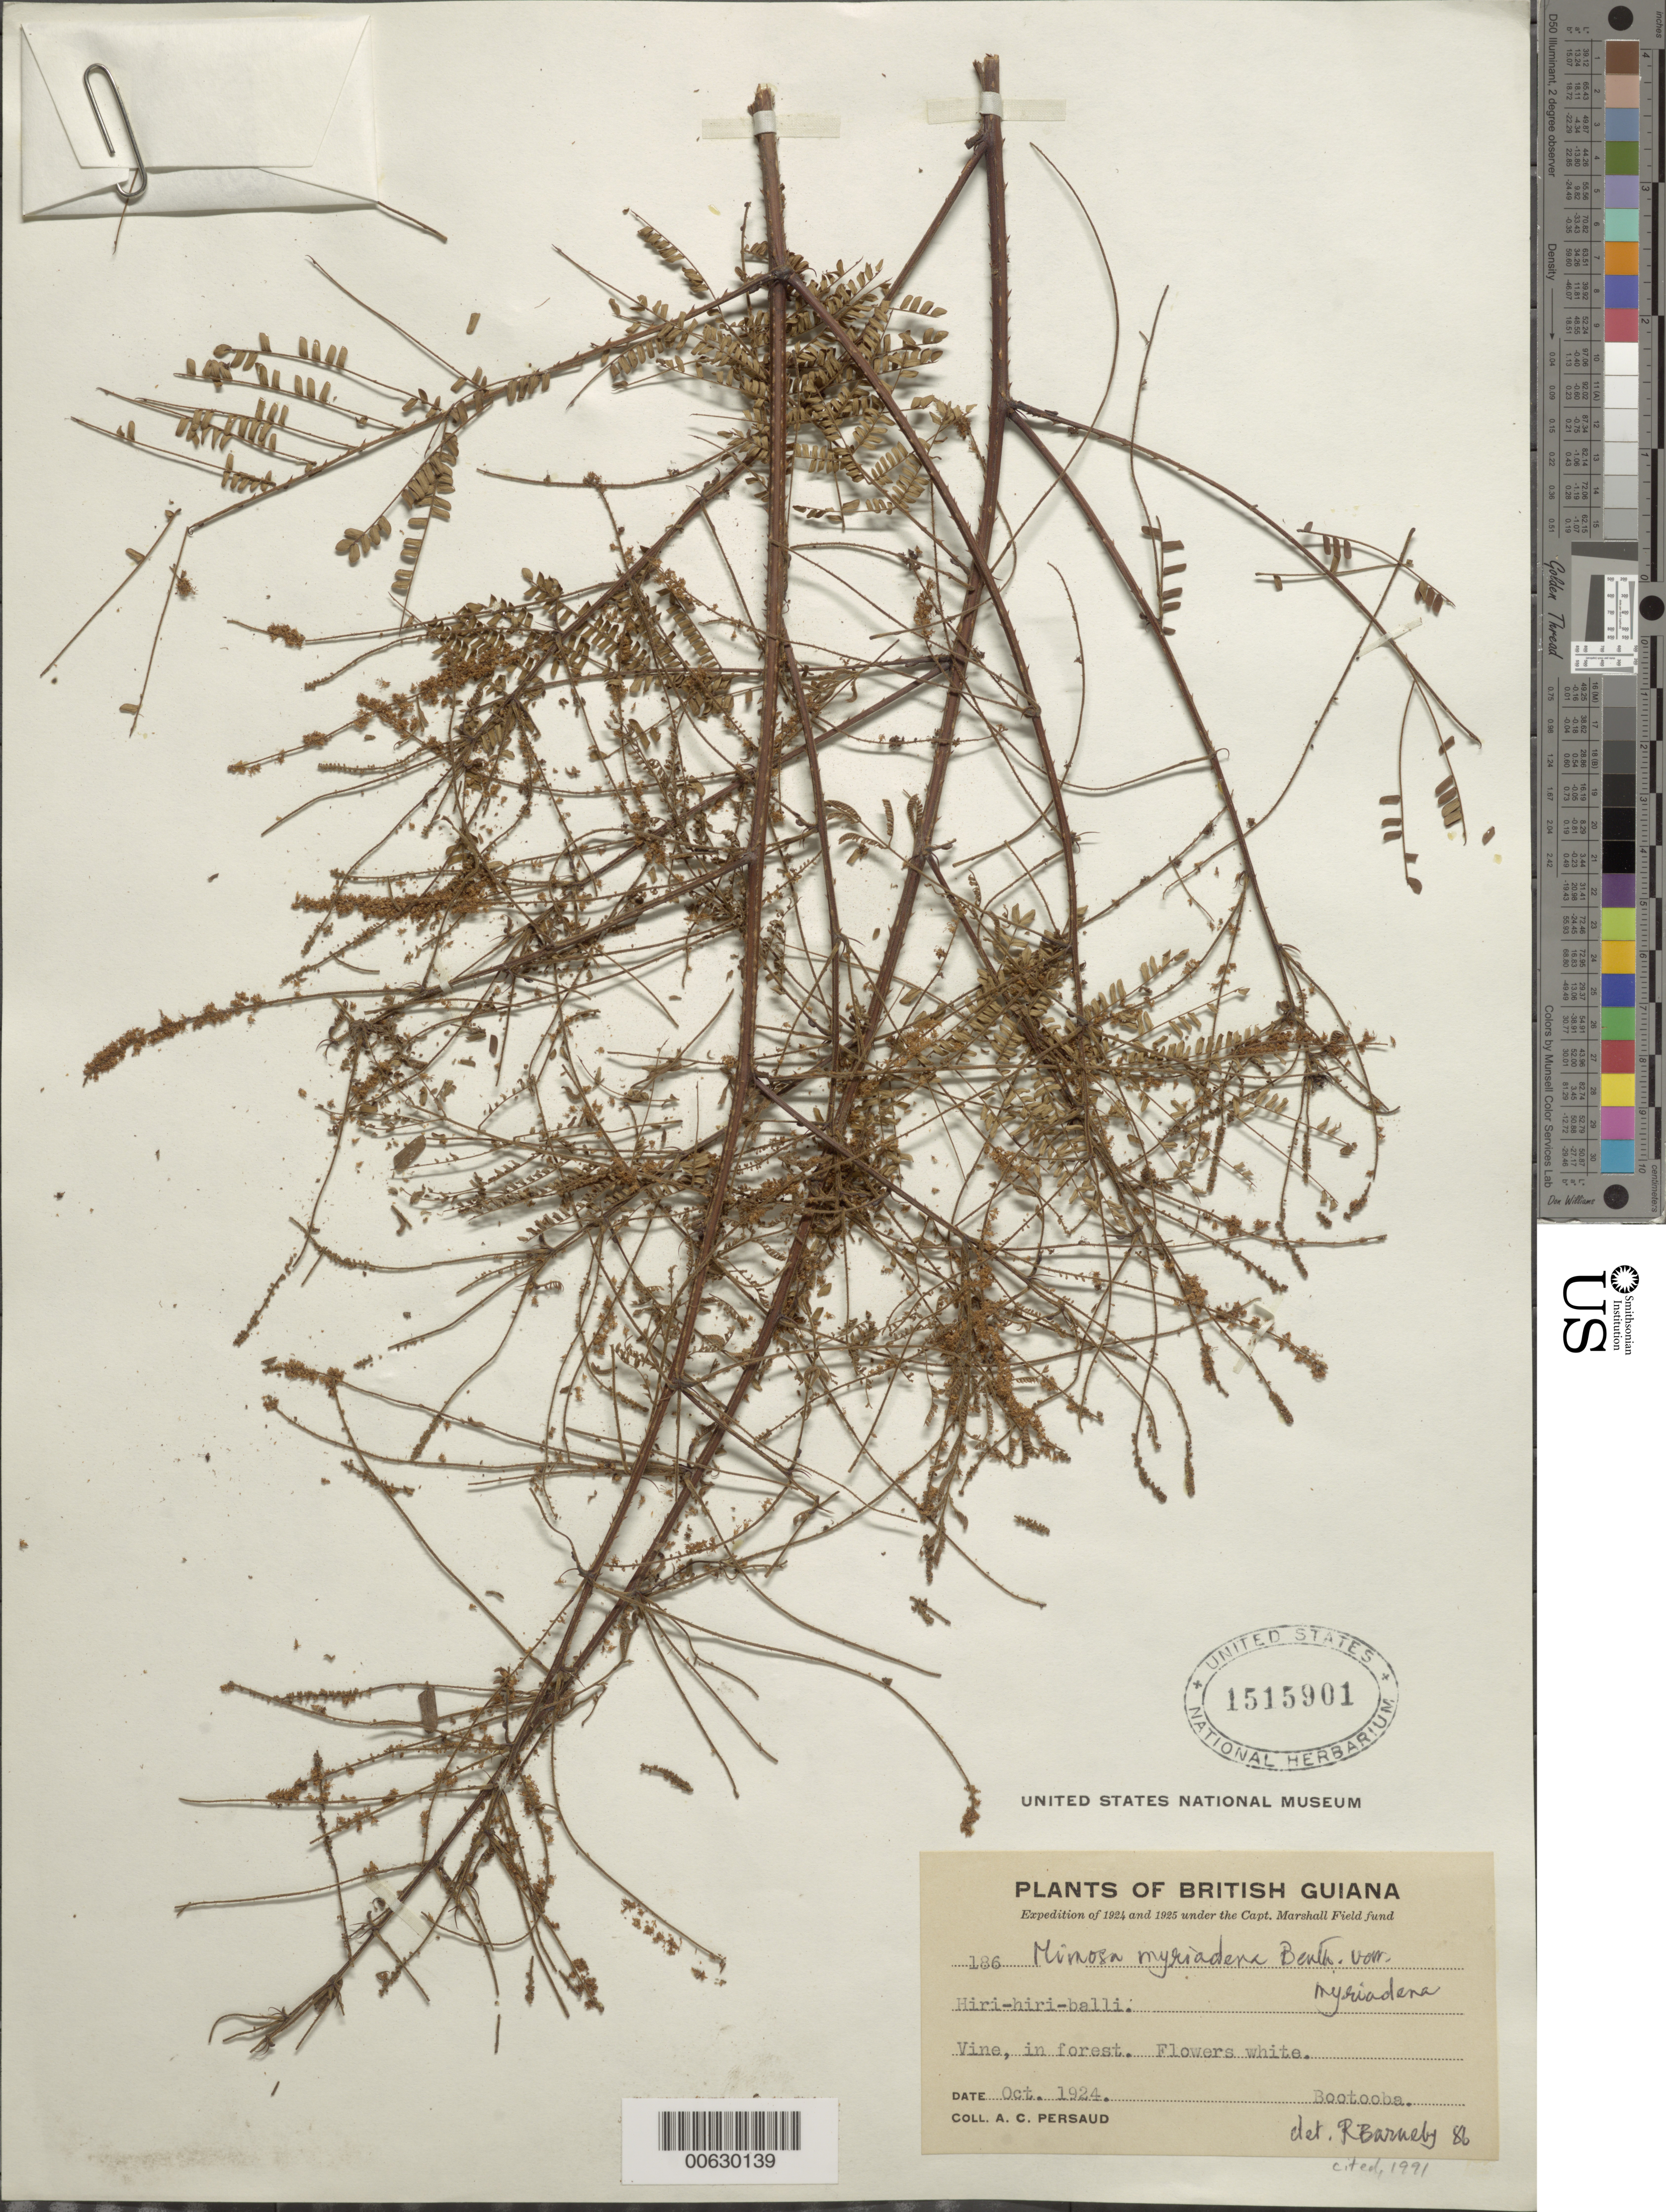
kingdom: Plantae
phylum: Tracheophyta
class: Magnoliopsida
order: Fabales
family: Fabaceae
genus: Mimosa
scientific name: Mimosa myriadenia var. myriadenia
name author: (Benth.) Benth.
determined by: Barneby, Rupert C., (NY)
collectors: A. Persaud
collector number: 186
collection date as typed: Oct-24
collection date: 1924-10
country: Guyana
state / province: U. Demerara-Berbice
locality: Bootooba, Demerara R.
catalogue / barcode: US 1515901